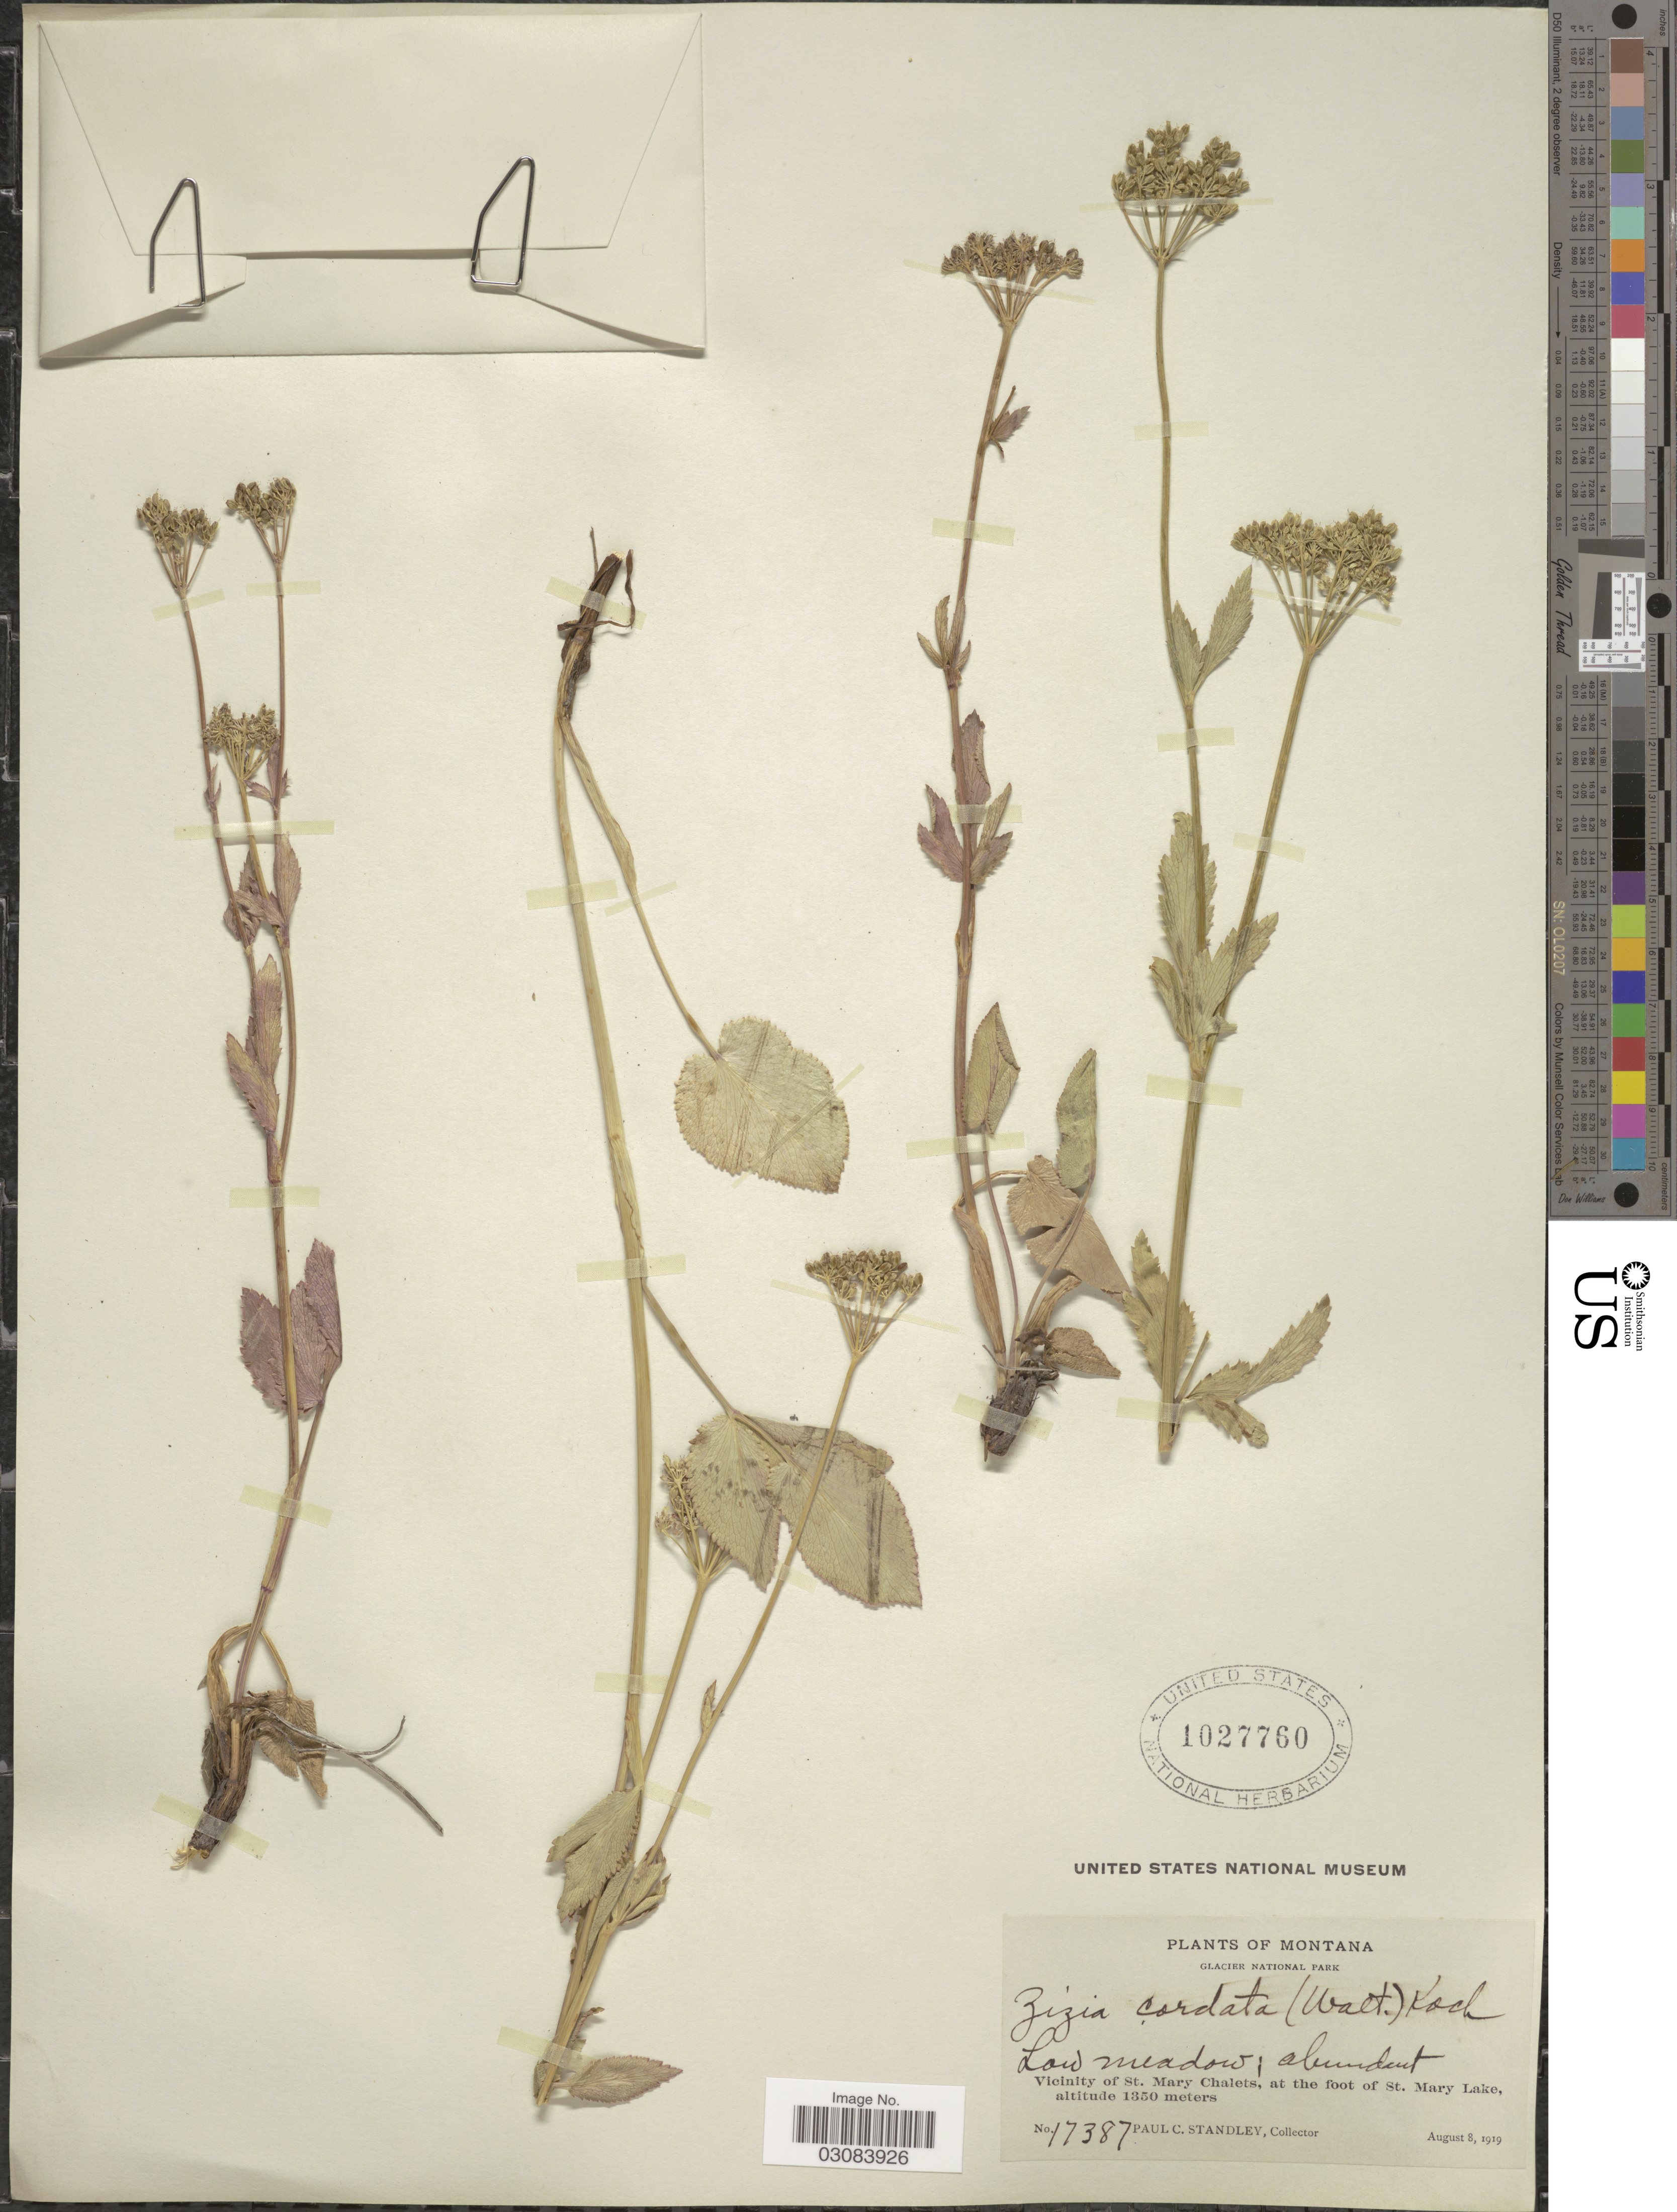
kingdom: Plantae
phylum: Tracheophyta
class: Magnoliopsida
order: Apiales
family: Apiaceae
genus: Zizia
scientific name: Zizia aptera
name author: (A. Gray) Fernald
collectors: P. C. Standley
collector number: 17387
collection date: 1919-08-08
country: United States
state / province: Montana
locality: Glacier National Park. Vicinity of St. Mary Chalets, at the foot of St. Mary Lake.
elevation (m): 1350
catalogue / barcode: US 1027760